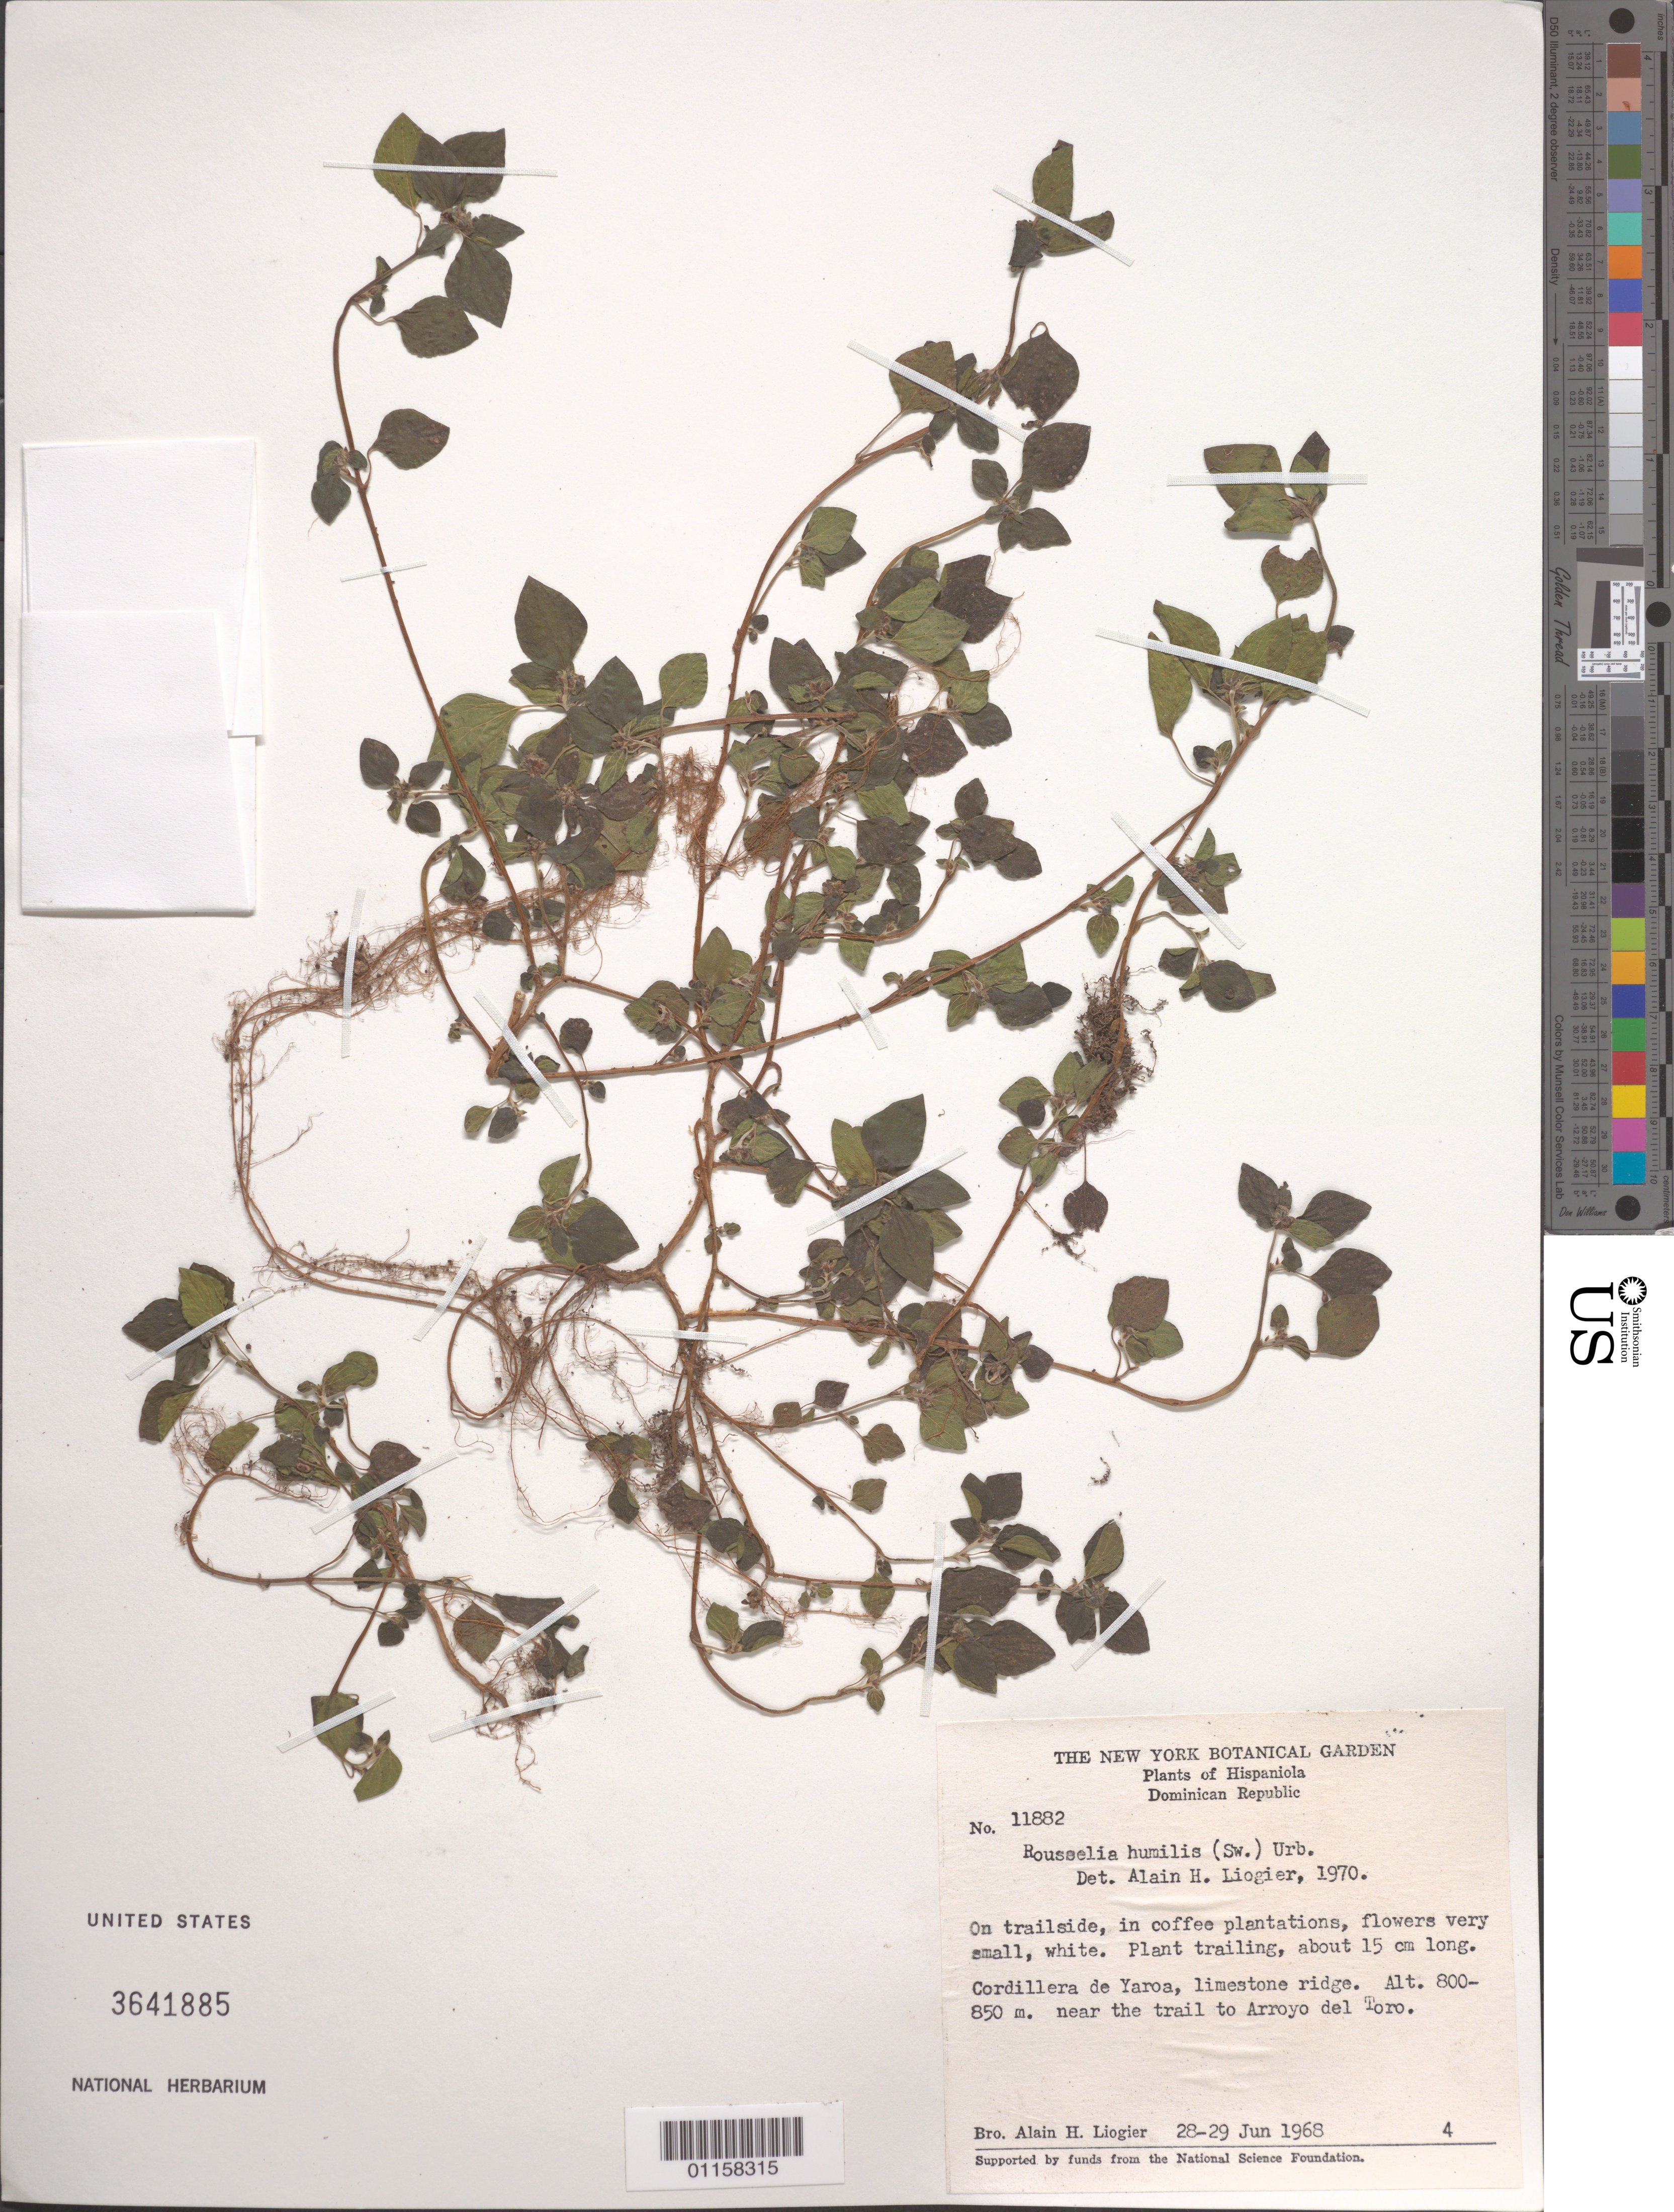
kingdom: Plantae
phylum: Tracheophyta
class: Magnoliopsida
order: Rosales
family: Urticaceae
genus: Rousselia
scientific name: Rousselia humilis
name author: (Sw.) Urb.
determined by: Liogier, Alain H.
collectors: A. H. Liogier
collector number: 11882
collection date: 1968-06-28/1968-06-29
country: Dominican Republic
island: Hispaniola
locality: Cordillera de Yaroa, near the trail to Arroyo del Toro.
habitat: Limestone ridge. On trailside in coffee plantations.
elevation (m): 800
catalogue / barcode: US 3641885